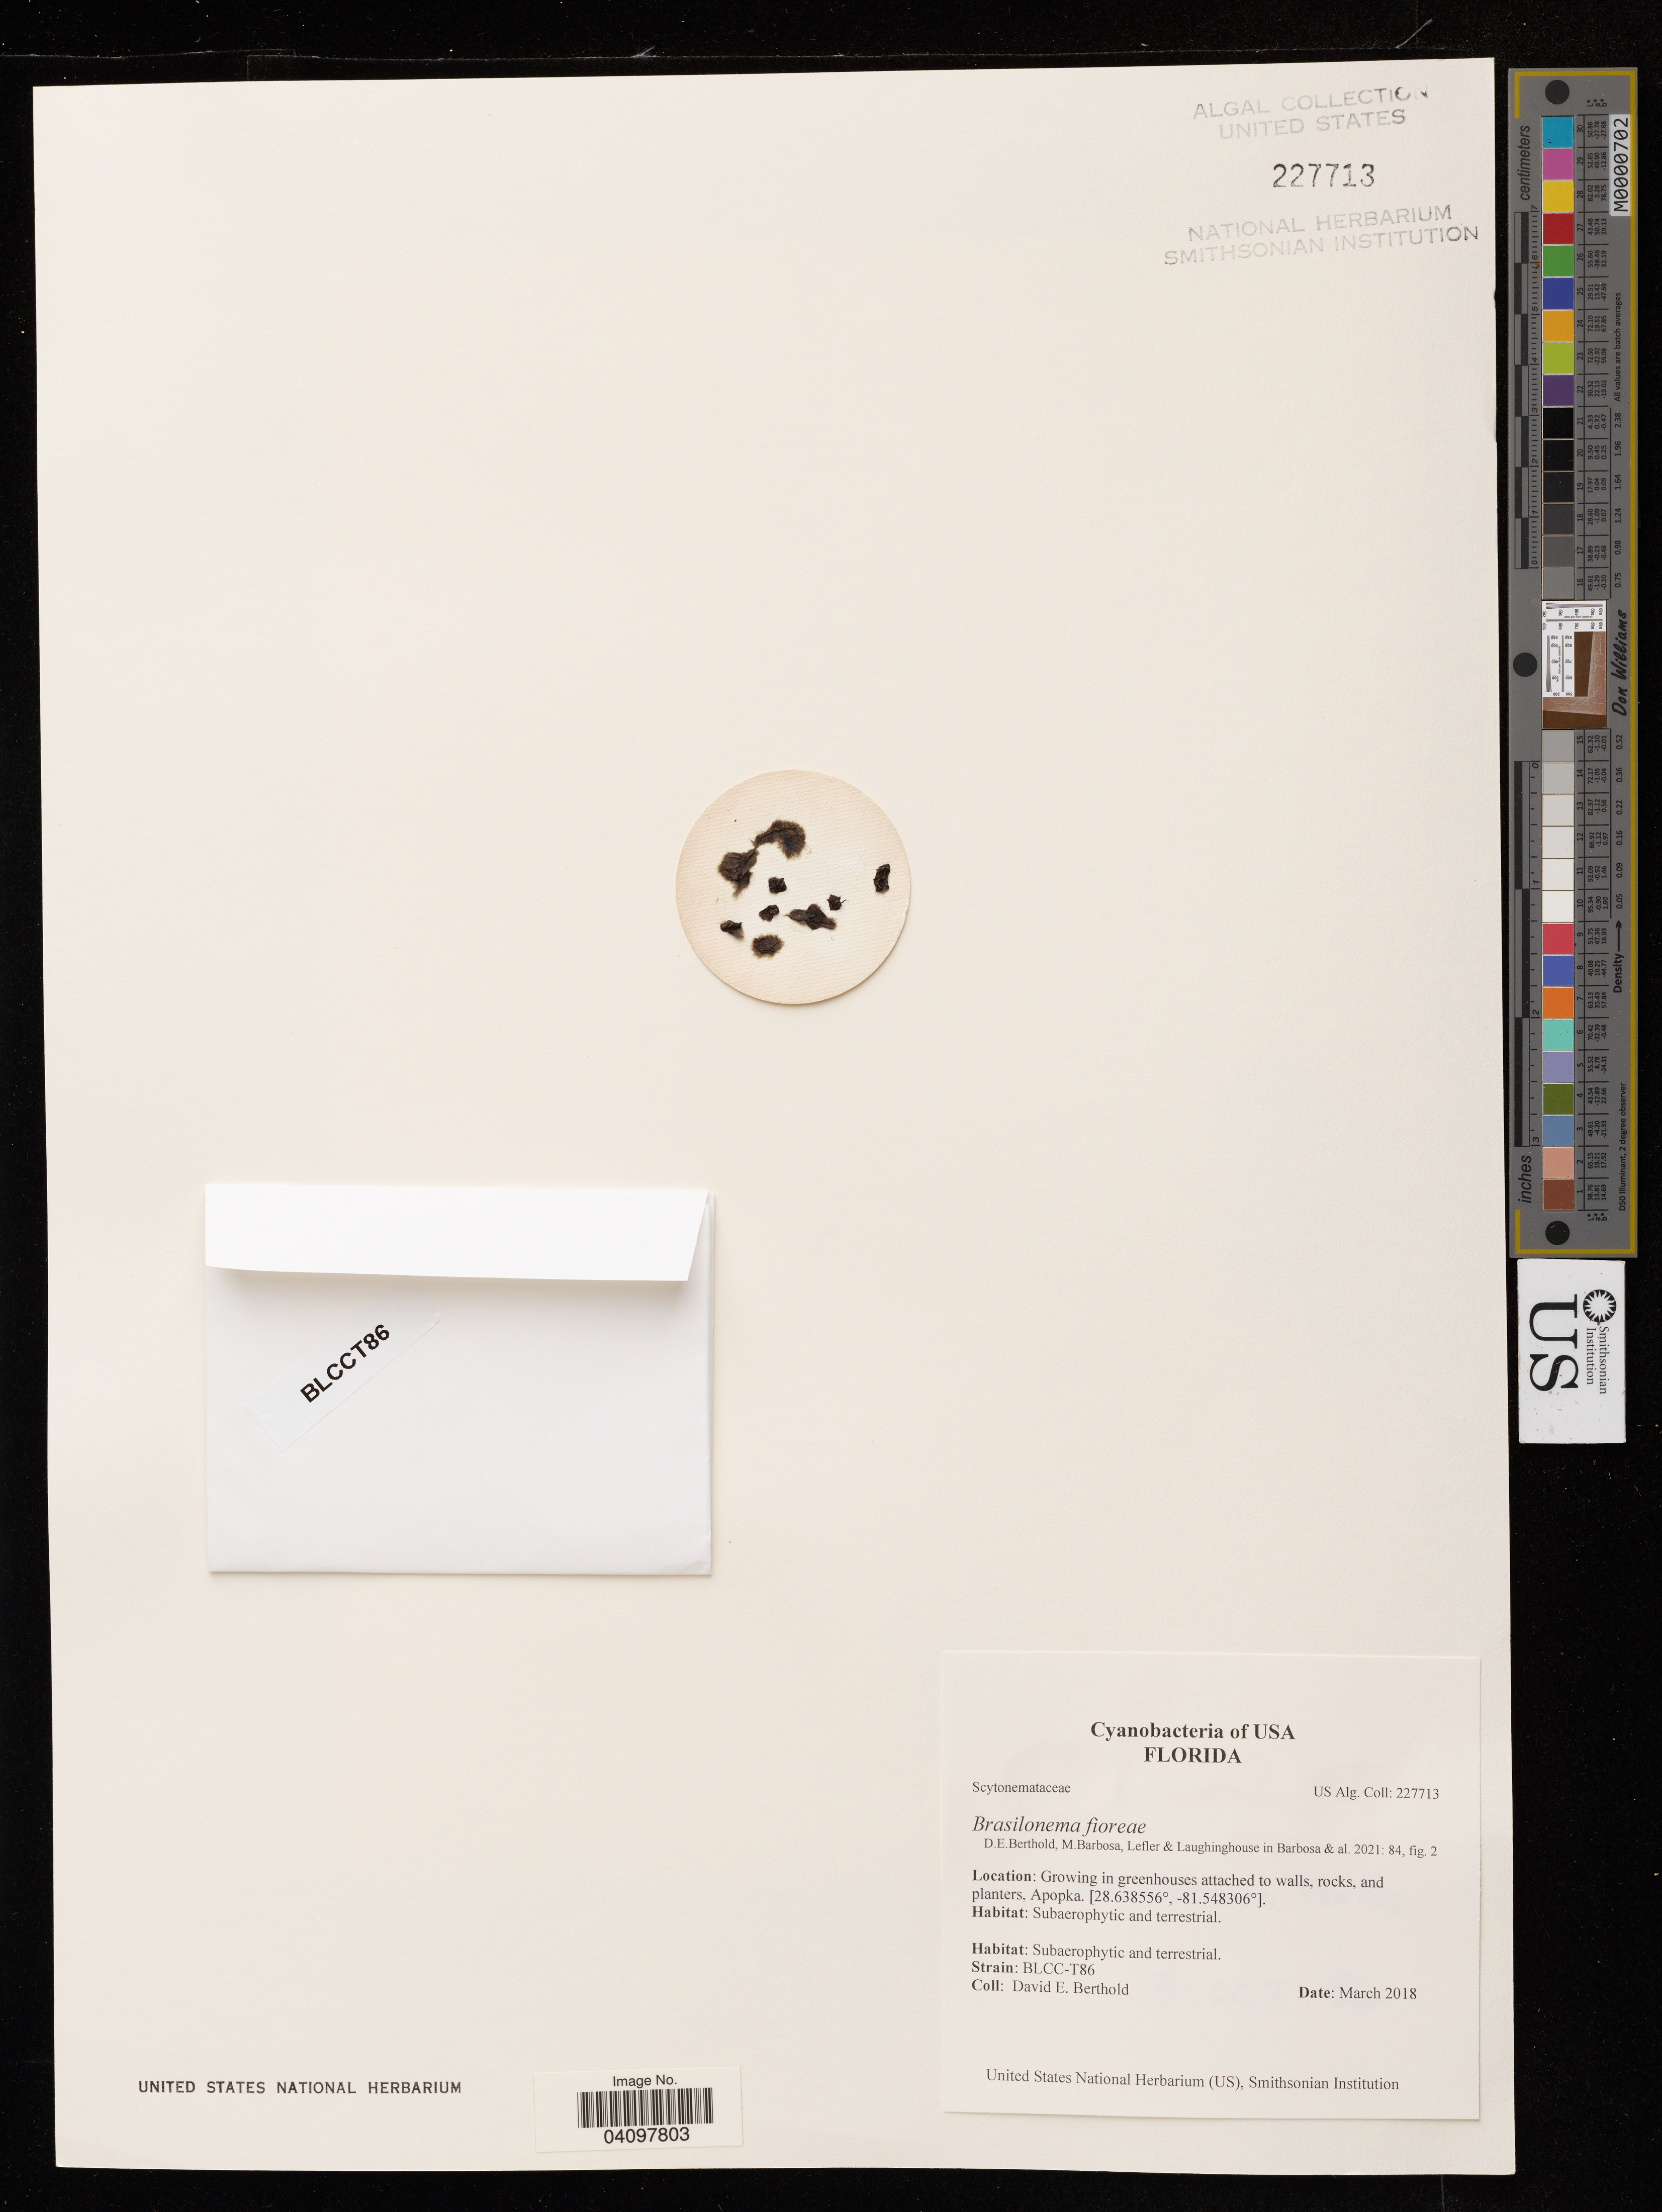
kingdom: Bacteria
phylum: Cyanobacteria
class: Cyanobacteriia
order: Cyanobacteriales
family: Nostocaceae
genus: Brasilonema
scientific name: Brasilonema fioreae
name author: D.E. Berthold et al.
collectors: D. Berthold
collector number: BLCC-T86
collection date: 2018-03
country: United States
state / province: Florida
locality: Growing in greenhouses attached to walls, rocks, and planters, Apopka.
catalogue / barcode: US 227713